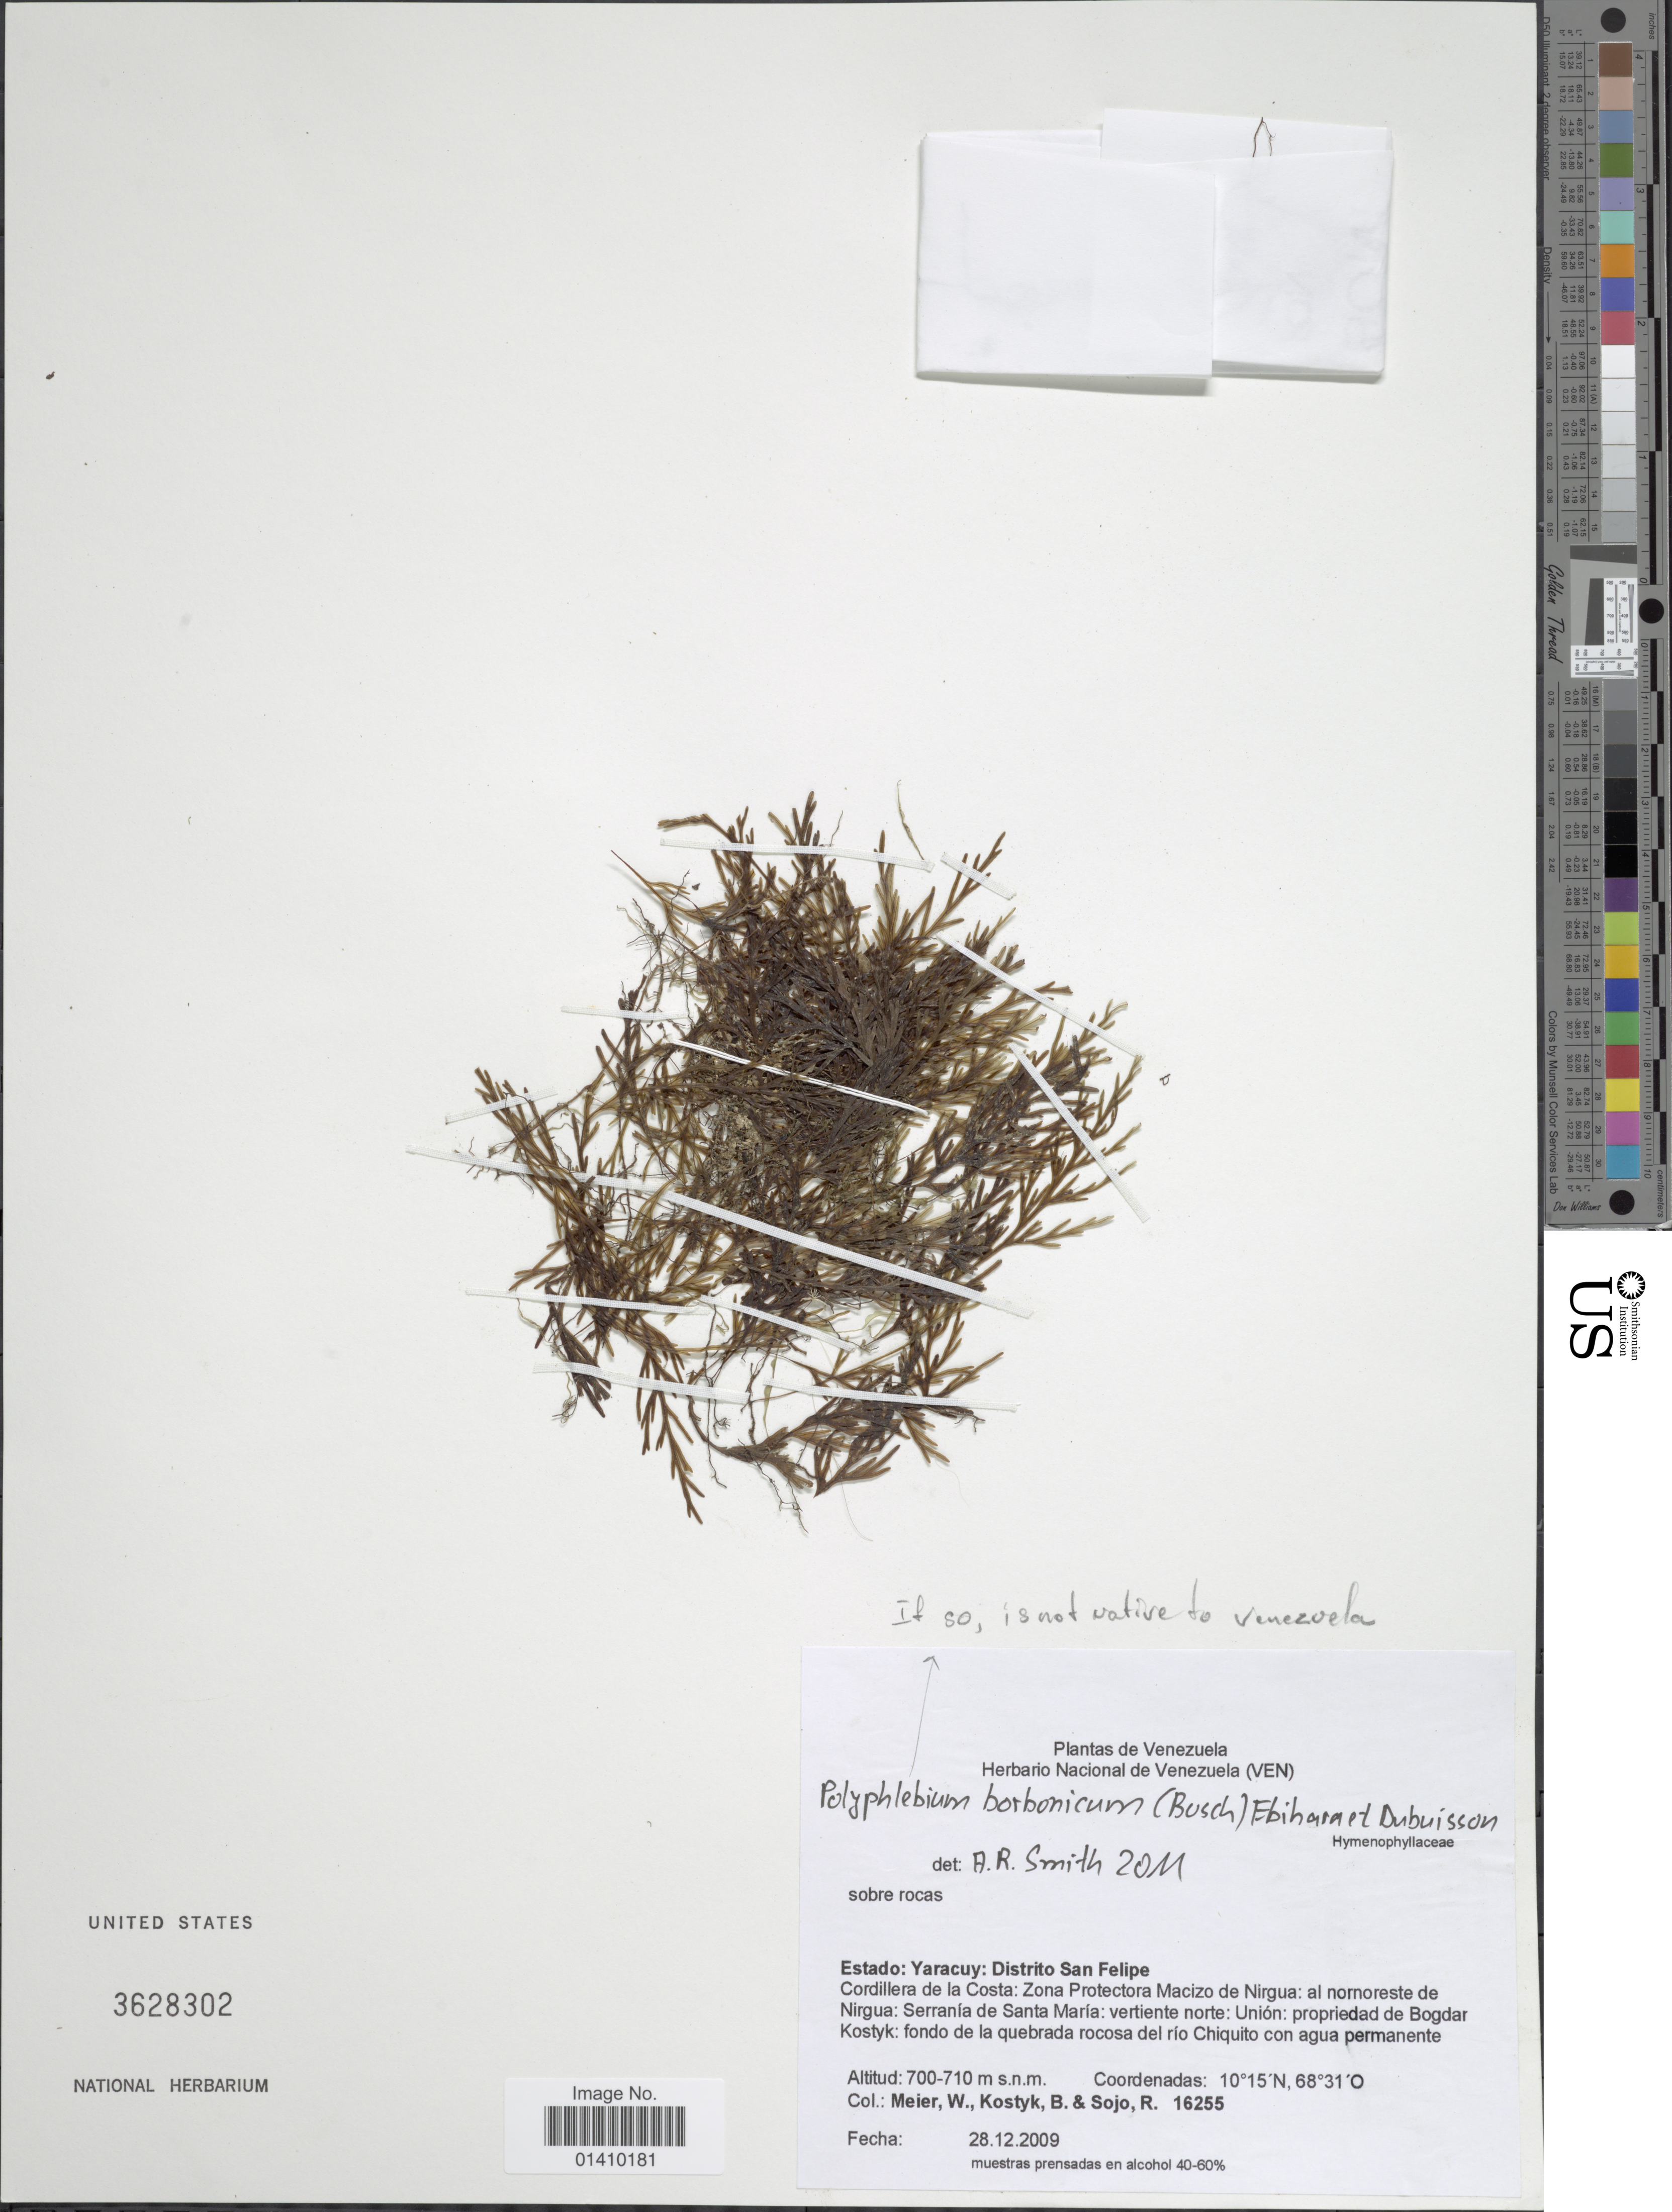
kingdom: Plantae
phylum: Tracheophyta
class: Polypodiopsida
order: Hymenophyllales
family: Hymenophyllaceae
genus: Polyphlebium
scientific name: Polyphlebium sp.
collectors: W. Meier, B. Kostyk & R. Sojo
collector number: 16255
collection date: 2009-12-28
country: Venezuela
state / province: Yaracuy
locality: Distrito San Felipe. Cordillera de la Costa: Zona Protectora Macizo de Nirgua: al nomoreste de Nirgua: Serrania de Santa Maria: vertiente norte: Union: propriedad de BOgdar Kostyk: fonde de la quebrada rocosa del rio Chiquito con agua permanente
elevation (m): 700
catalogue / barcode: US 3628302